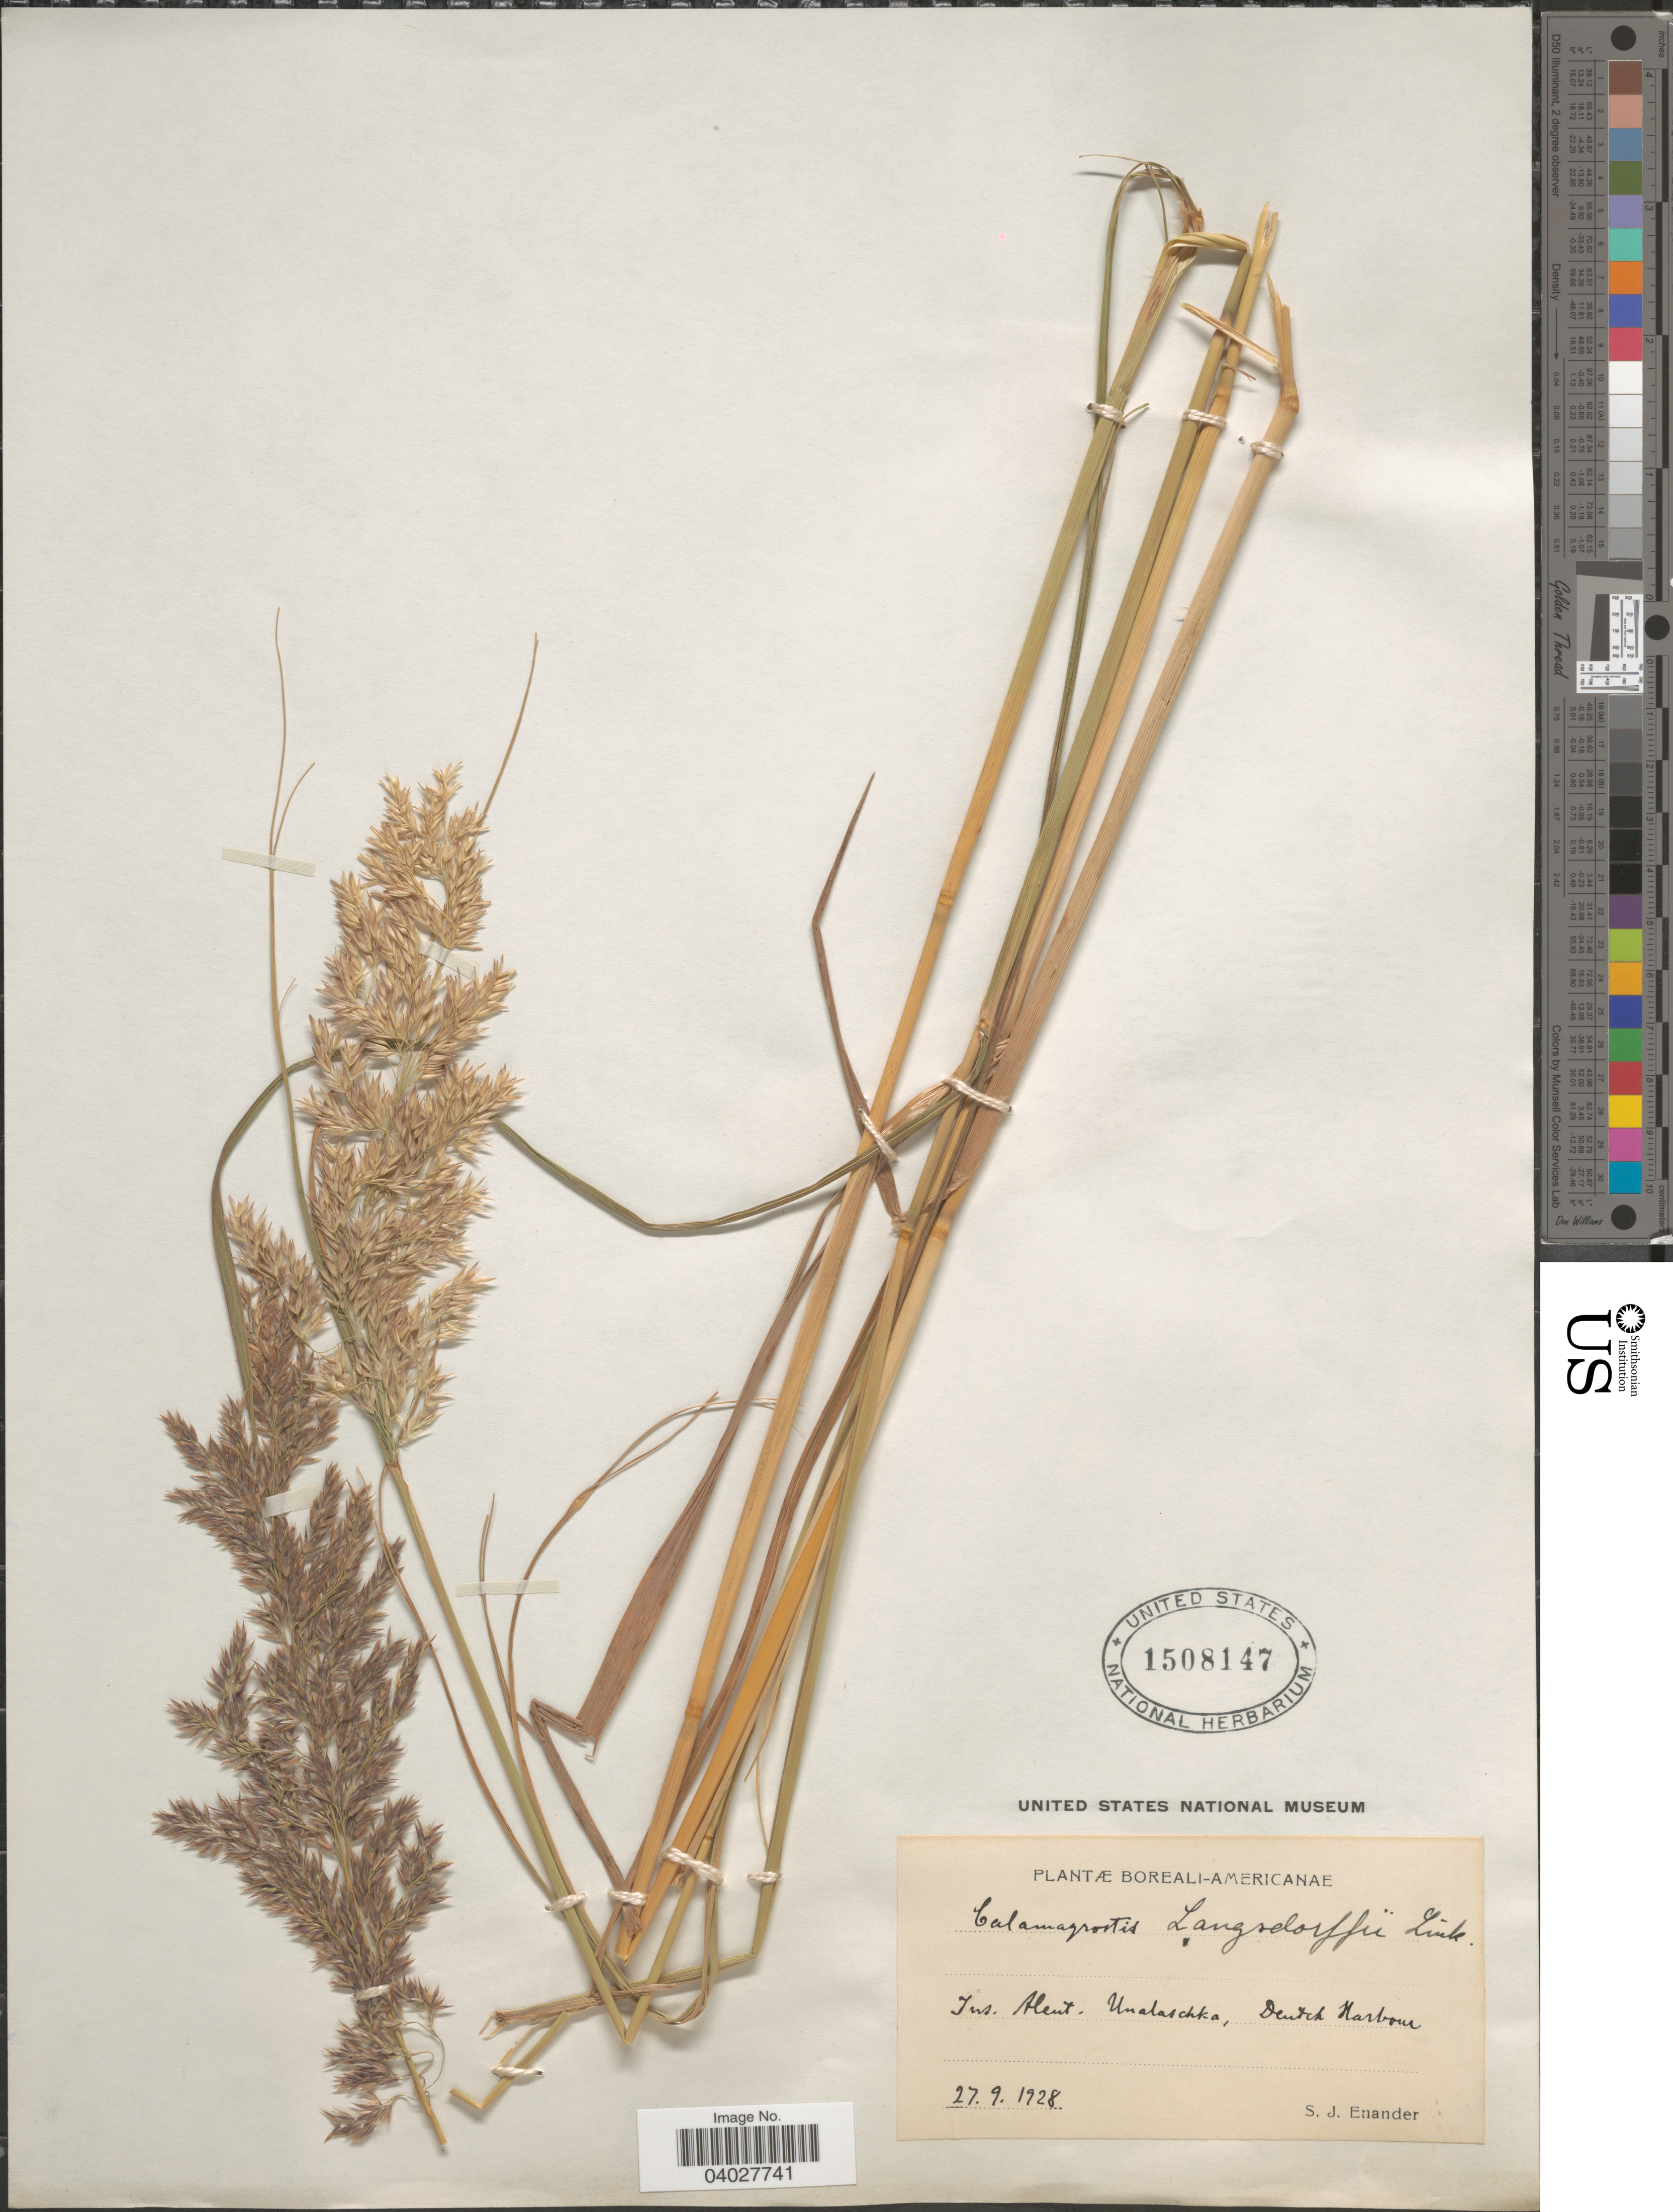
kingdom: Plantae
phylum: Tracheophyta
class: Liliopsida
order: Poales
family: Poaceae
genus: Calamagrostis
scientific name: Calamagrostis canadensis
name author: (Michx.) P. Beauv.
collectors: S. Enander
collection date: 1928-09-27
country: United States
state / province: Alaska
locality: Boreali-Americanae. Ins. Aleut. Unalaschka, Deutch Harbour.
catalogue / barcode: US 1508147